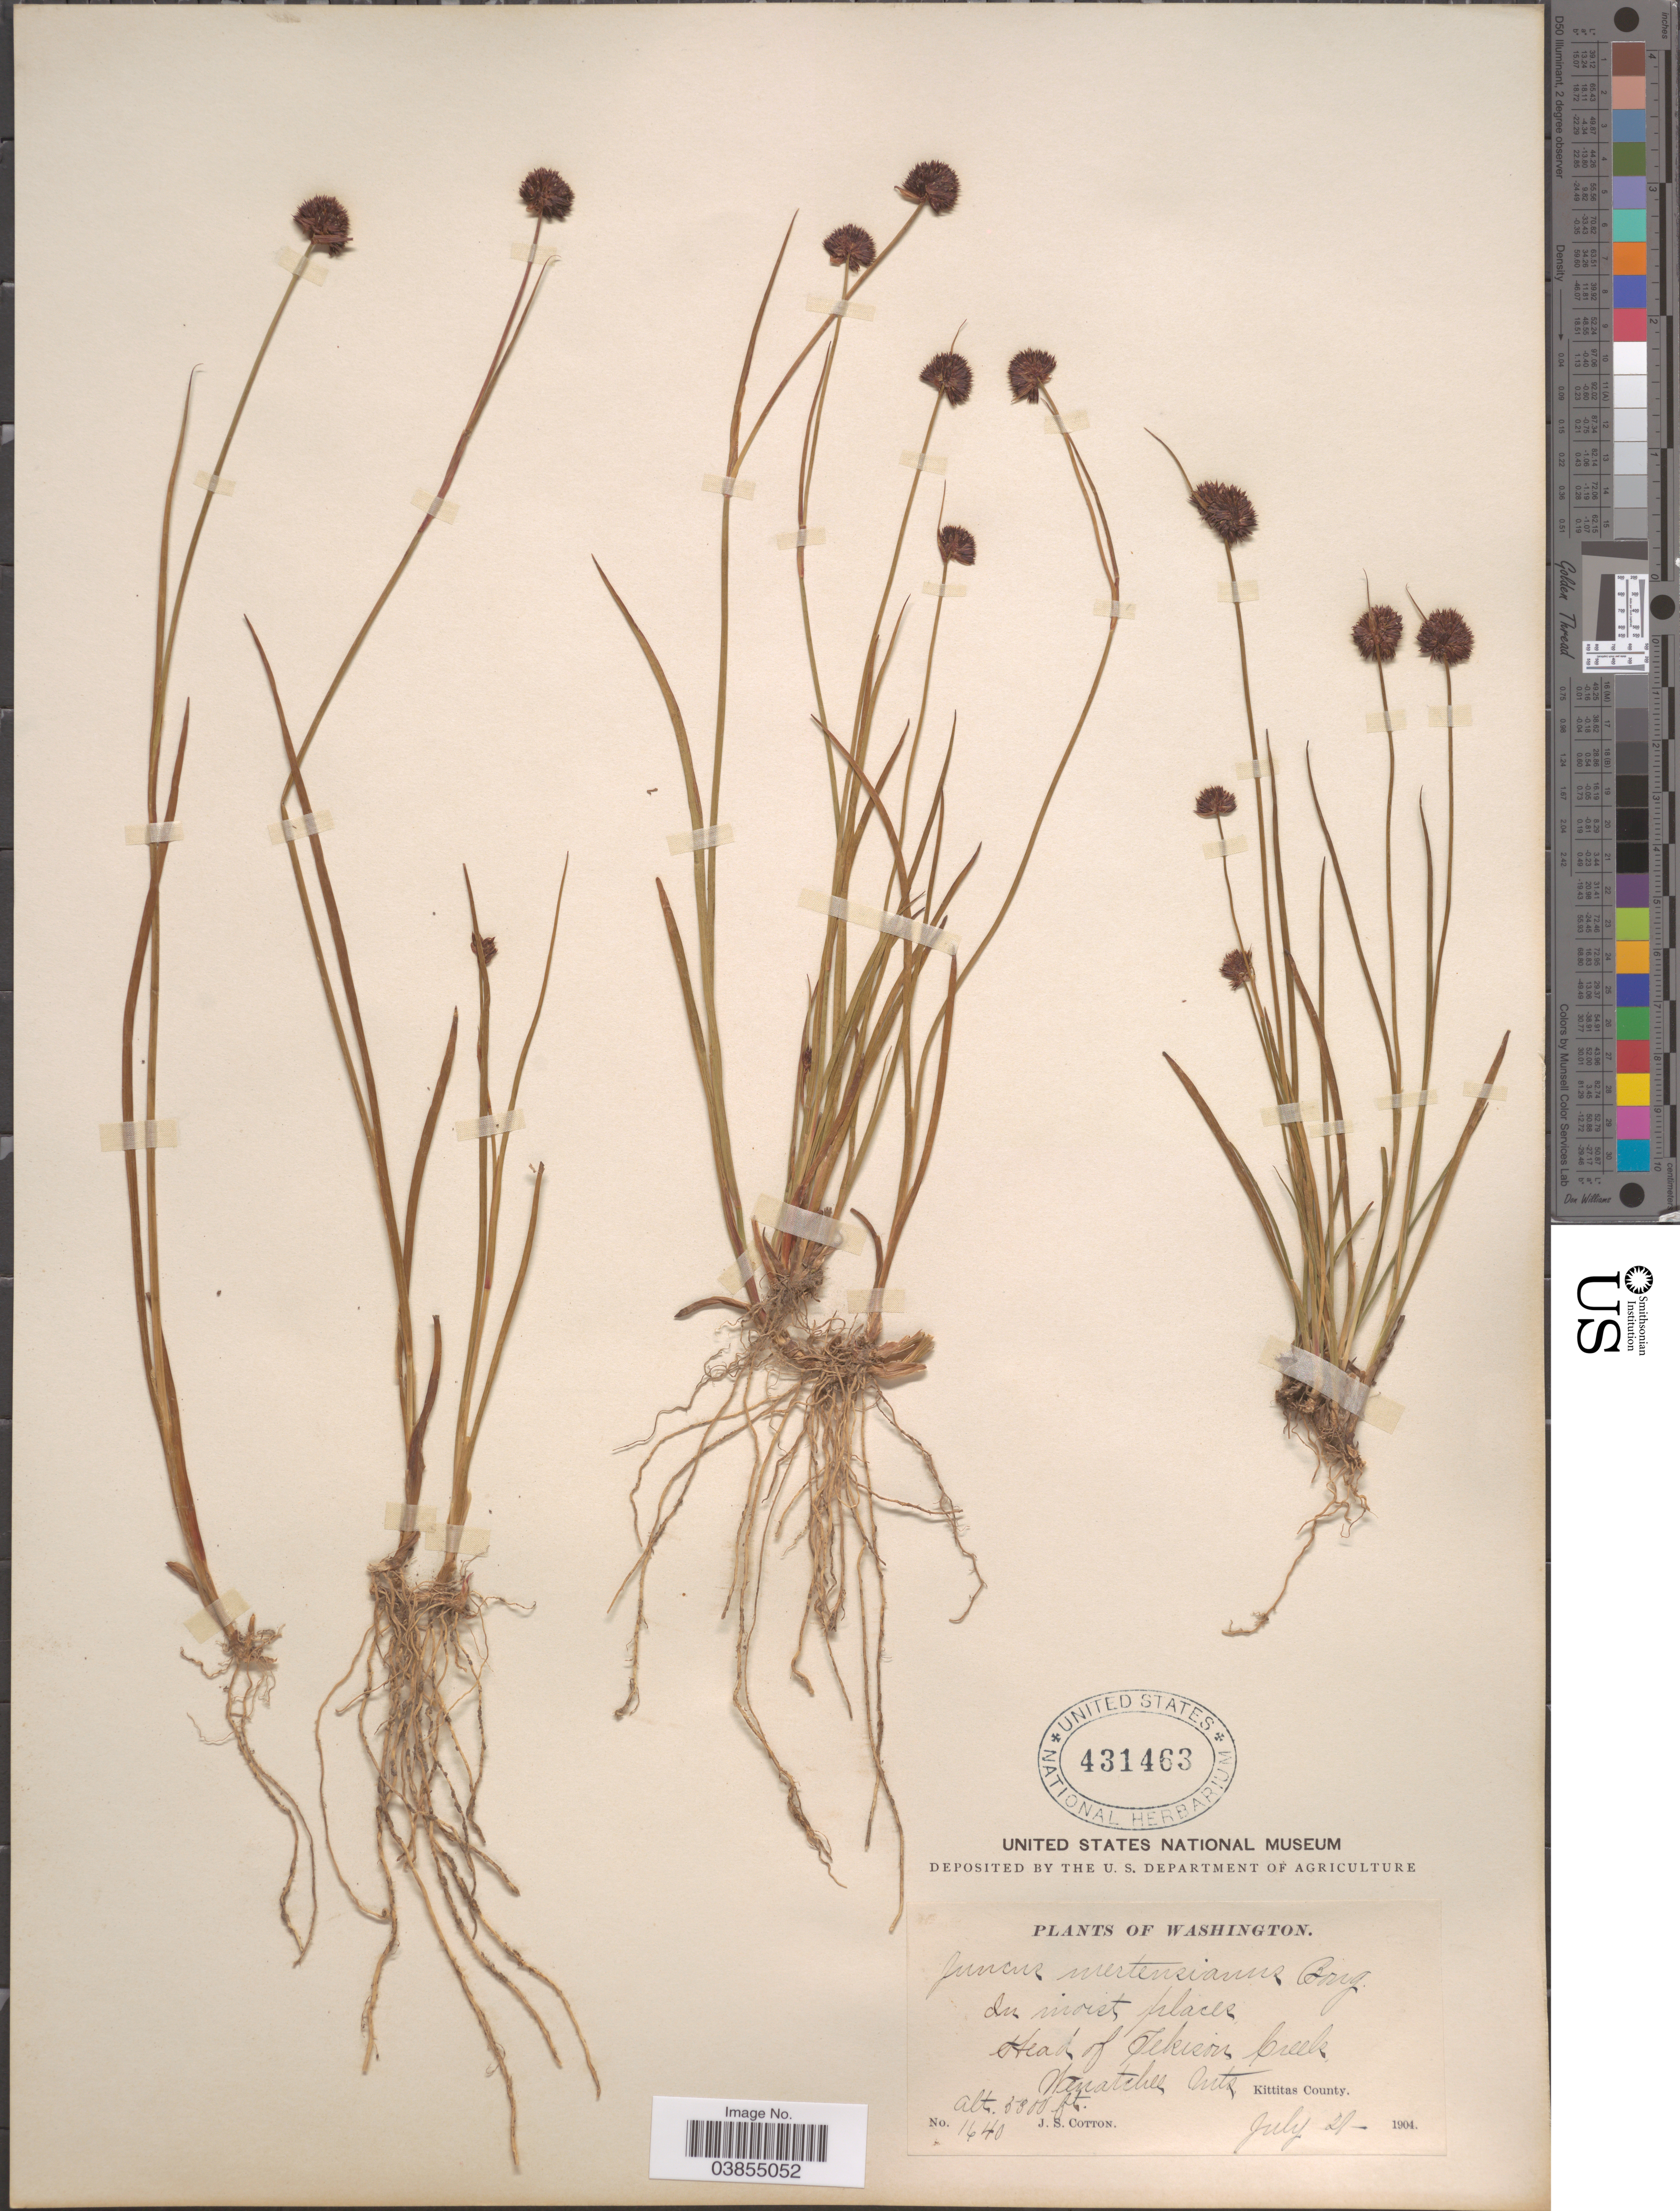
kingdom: Plantae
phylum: Tracheophyta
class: Liliopsida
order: Poales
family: Juncaceae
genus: Juncus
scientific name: Juncus mertensianus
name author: Bong.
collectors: J. S. Cotton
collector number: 1640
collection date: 1904-07-28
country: United States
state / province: Washington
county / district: Kittitas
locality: In moist places. Head of Tekison Creek. Wenatchee Mts., Kittitas County.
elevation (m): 1006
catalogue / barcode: US 431463